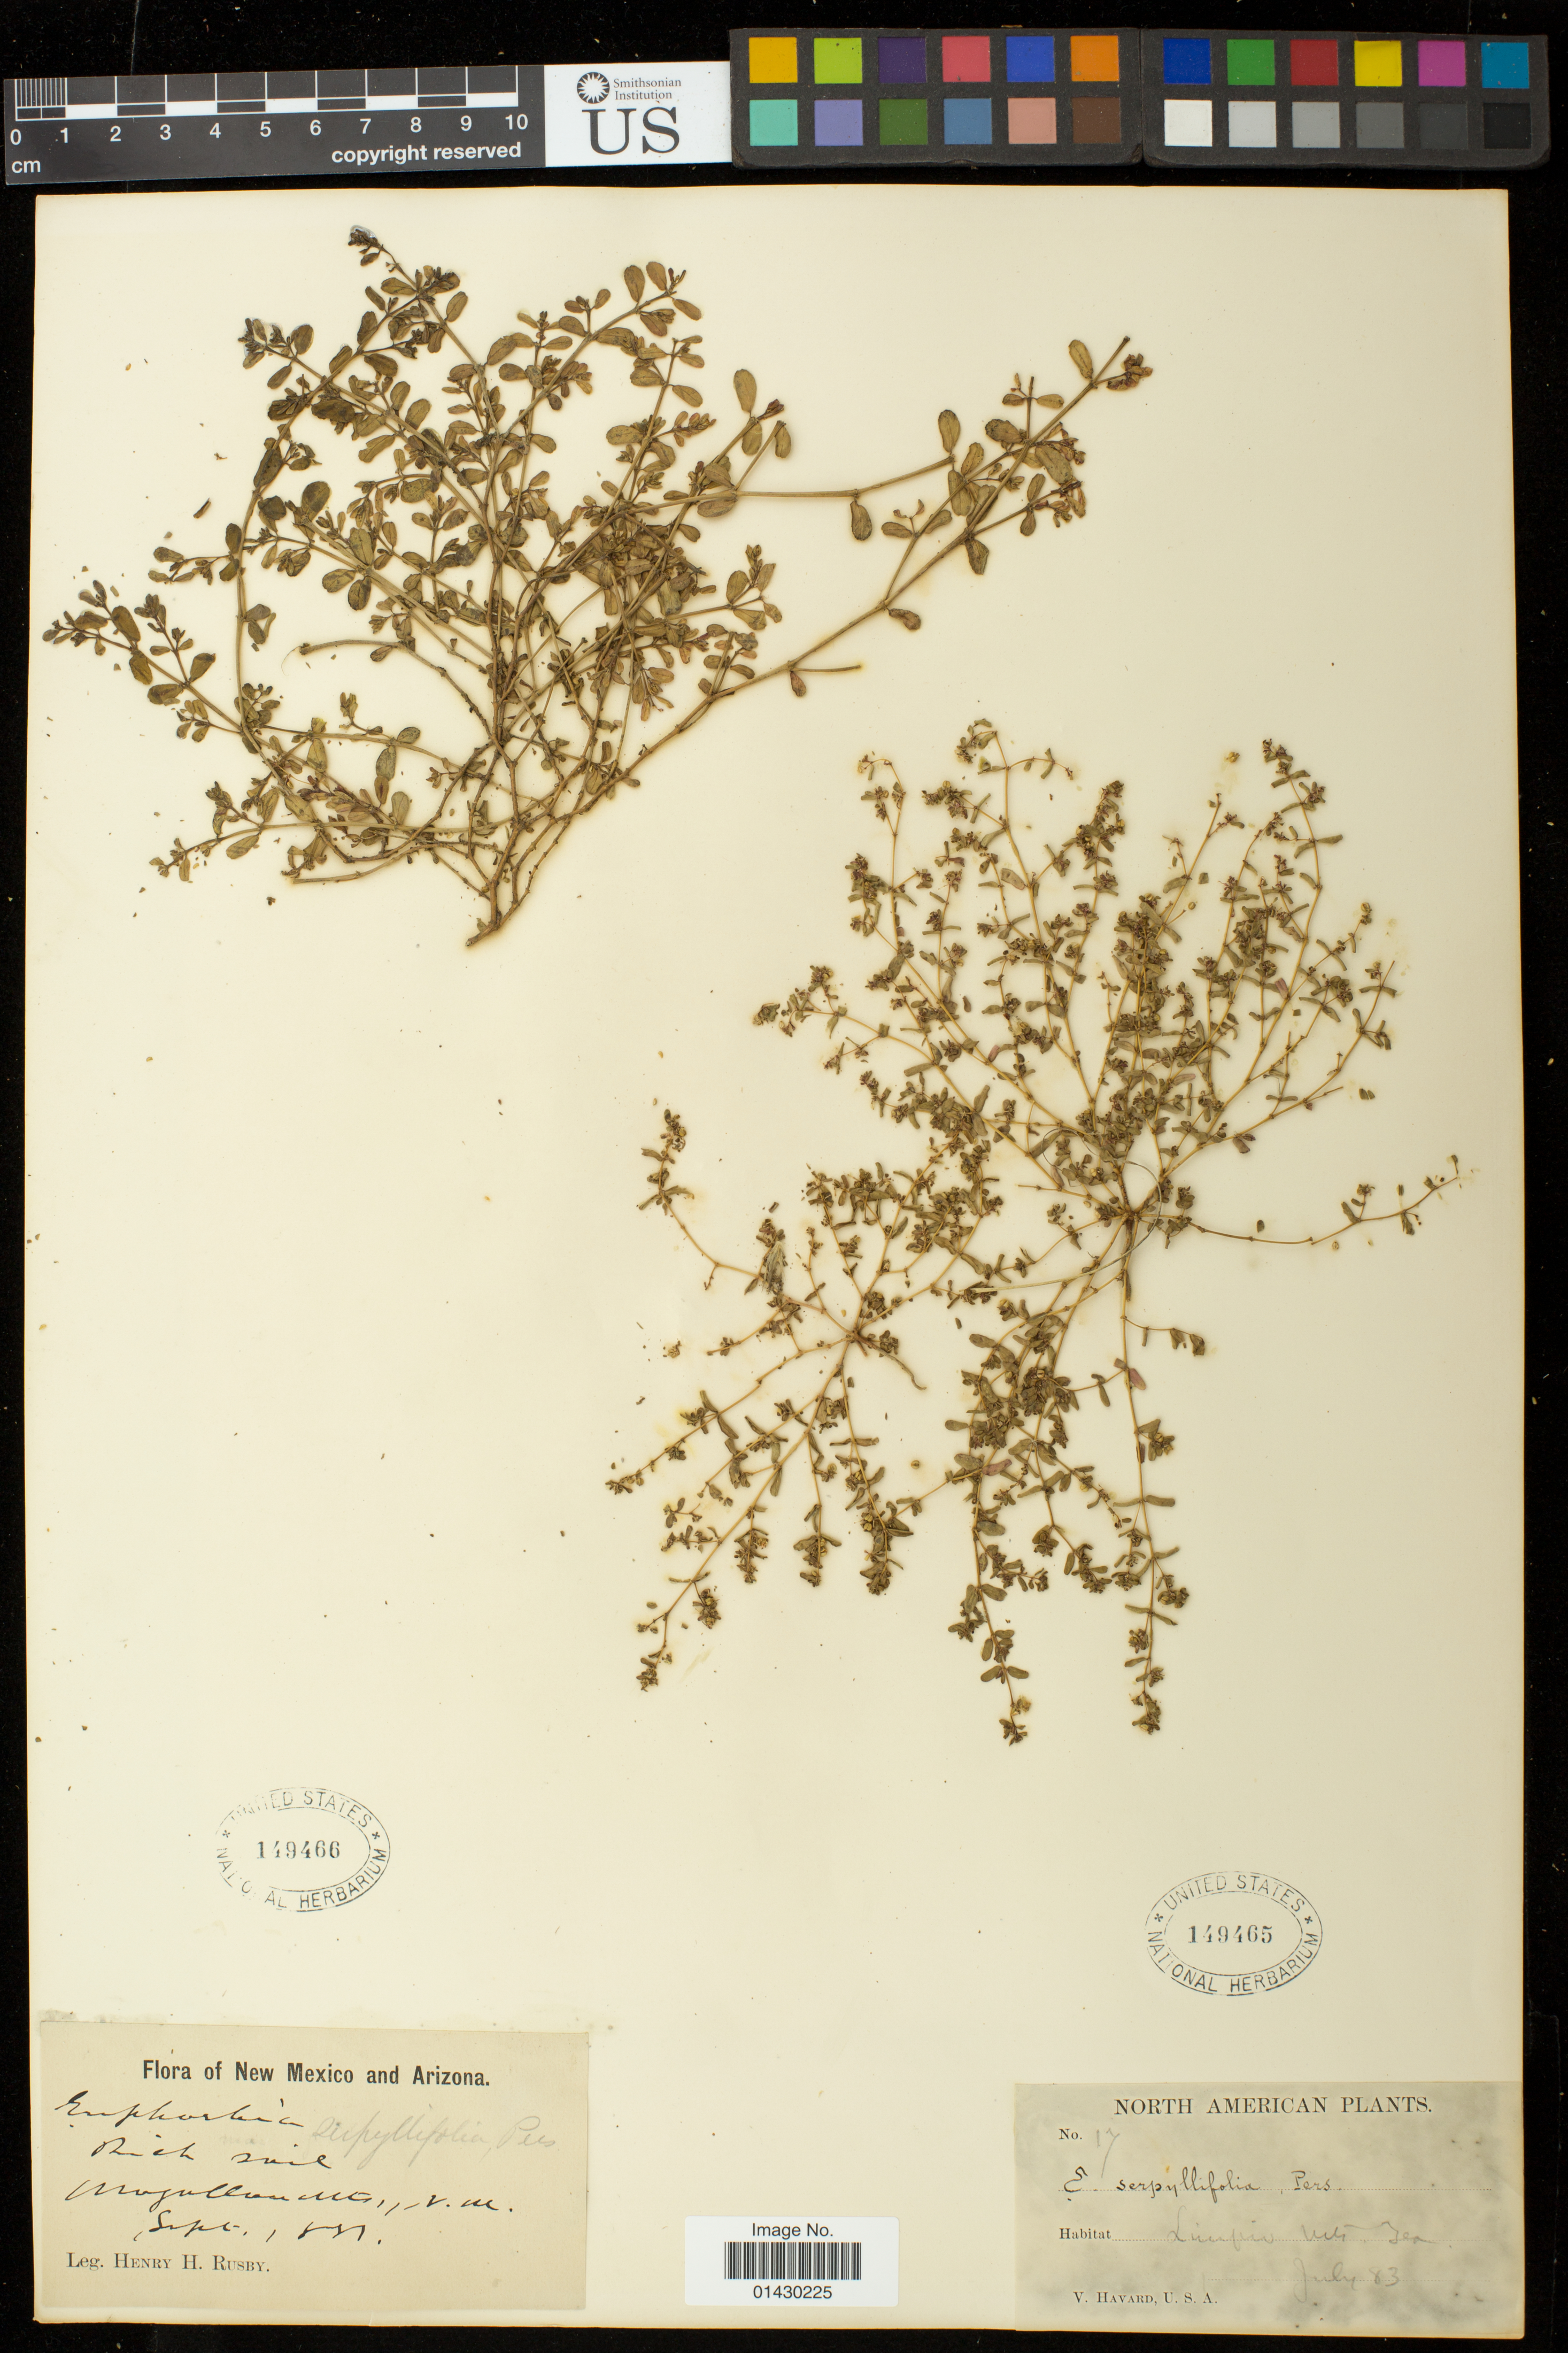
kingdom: Plantae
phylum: Tracheophyta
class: Magnoliopsida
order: Malpighiales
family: Euphorbiaceae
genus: Euphorbia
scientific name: Euphorbia serpillifolia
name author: Pers.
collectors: V. Havard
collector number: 17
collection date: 1883-07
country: United States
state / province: Texas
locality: Limpio Mts.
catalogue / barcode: US 149465